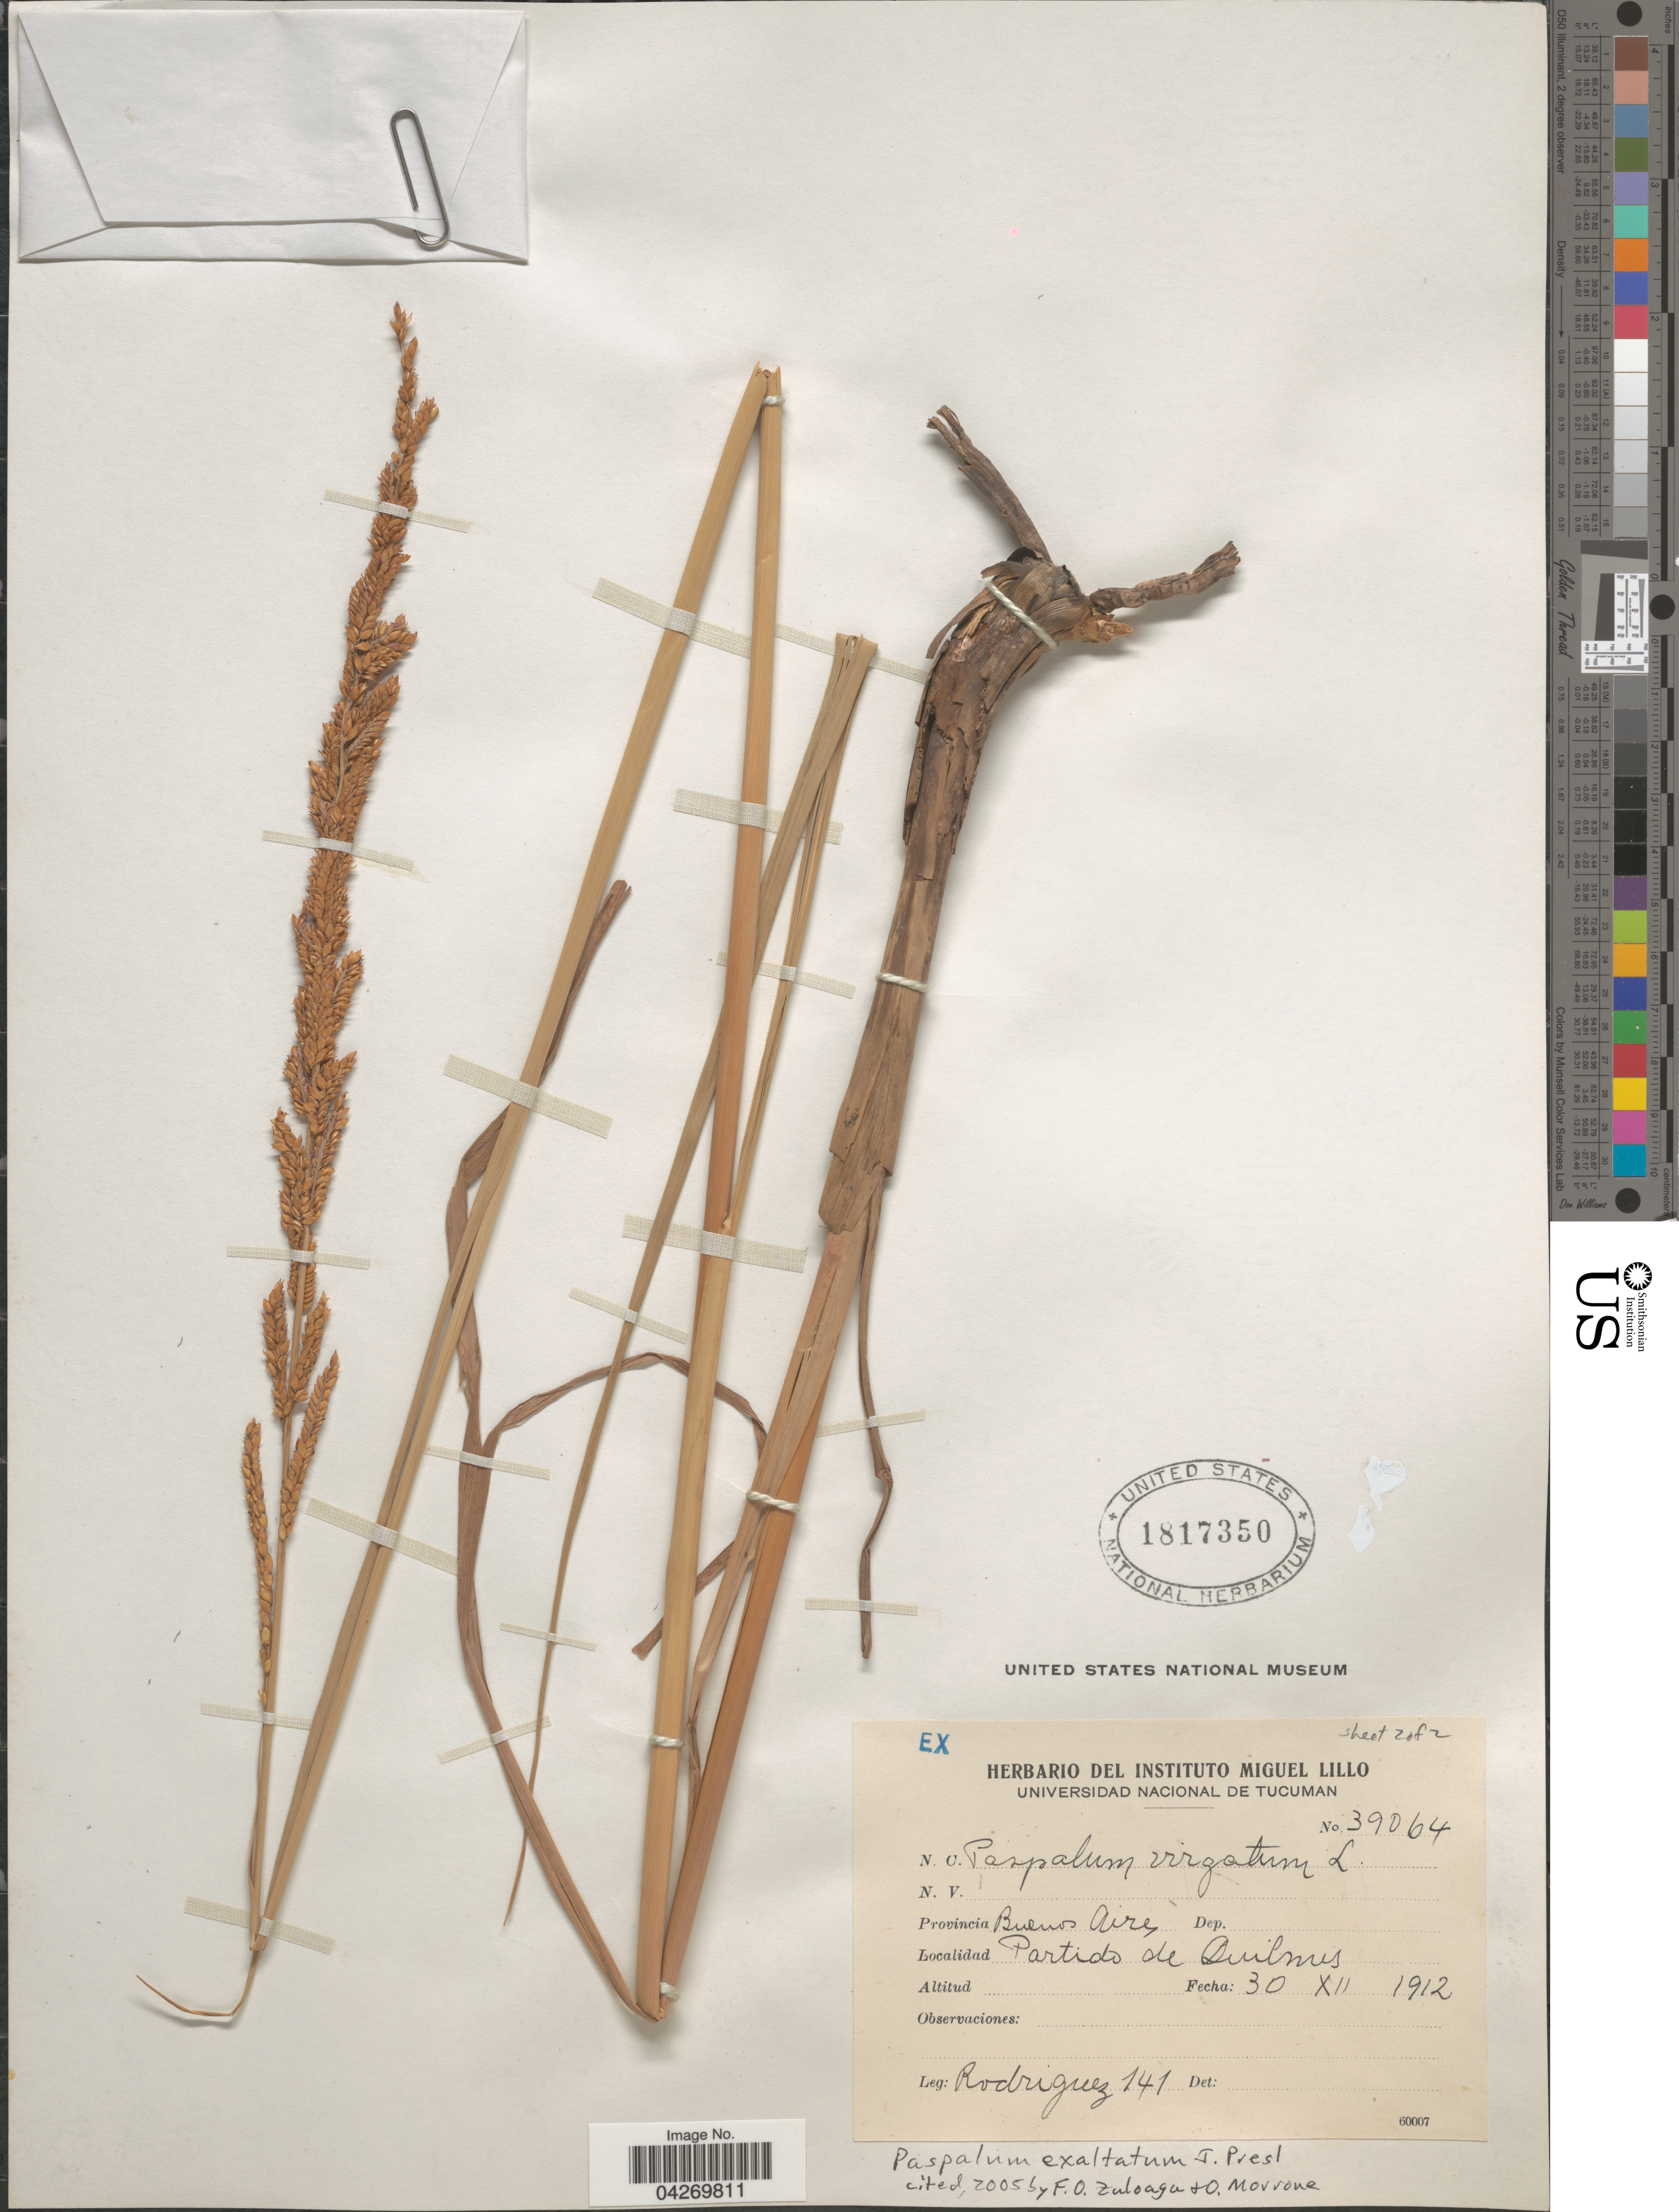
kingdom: Plantae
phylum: Tracheophyta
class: Liliopsida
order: Poales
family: Poaceae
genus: Paspalum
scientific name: Paspalum exaltatum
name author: J. Presl in C. Presl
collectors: Rodriguez, --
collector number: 141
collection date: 1912-12-30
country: Argentina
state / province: Buenos Aires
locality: Provincia Buenos Aires. Partido de Quilmes.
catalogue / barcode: US 1817350